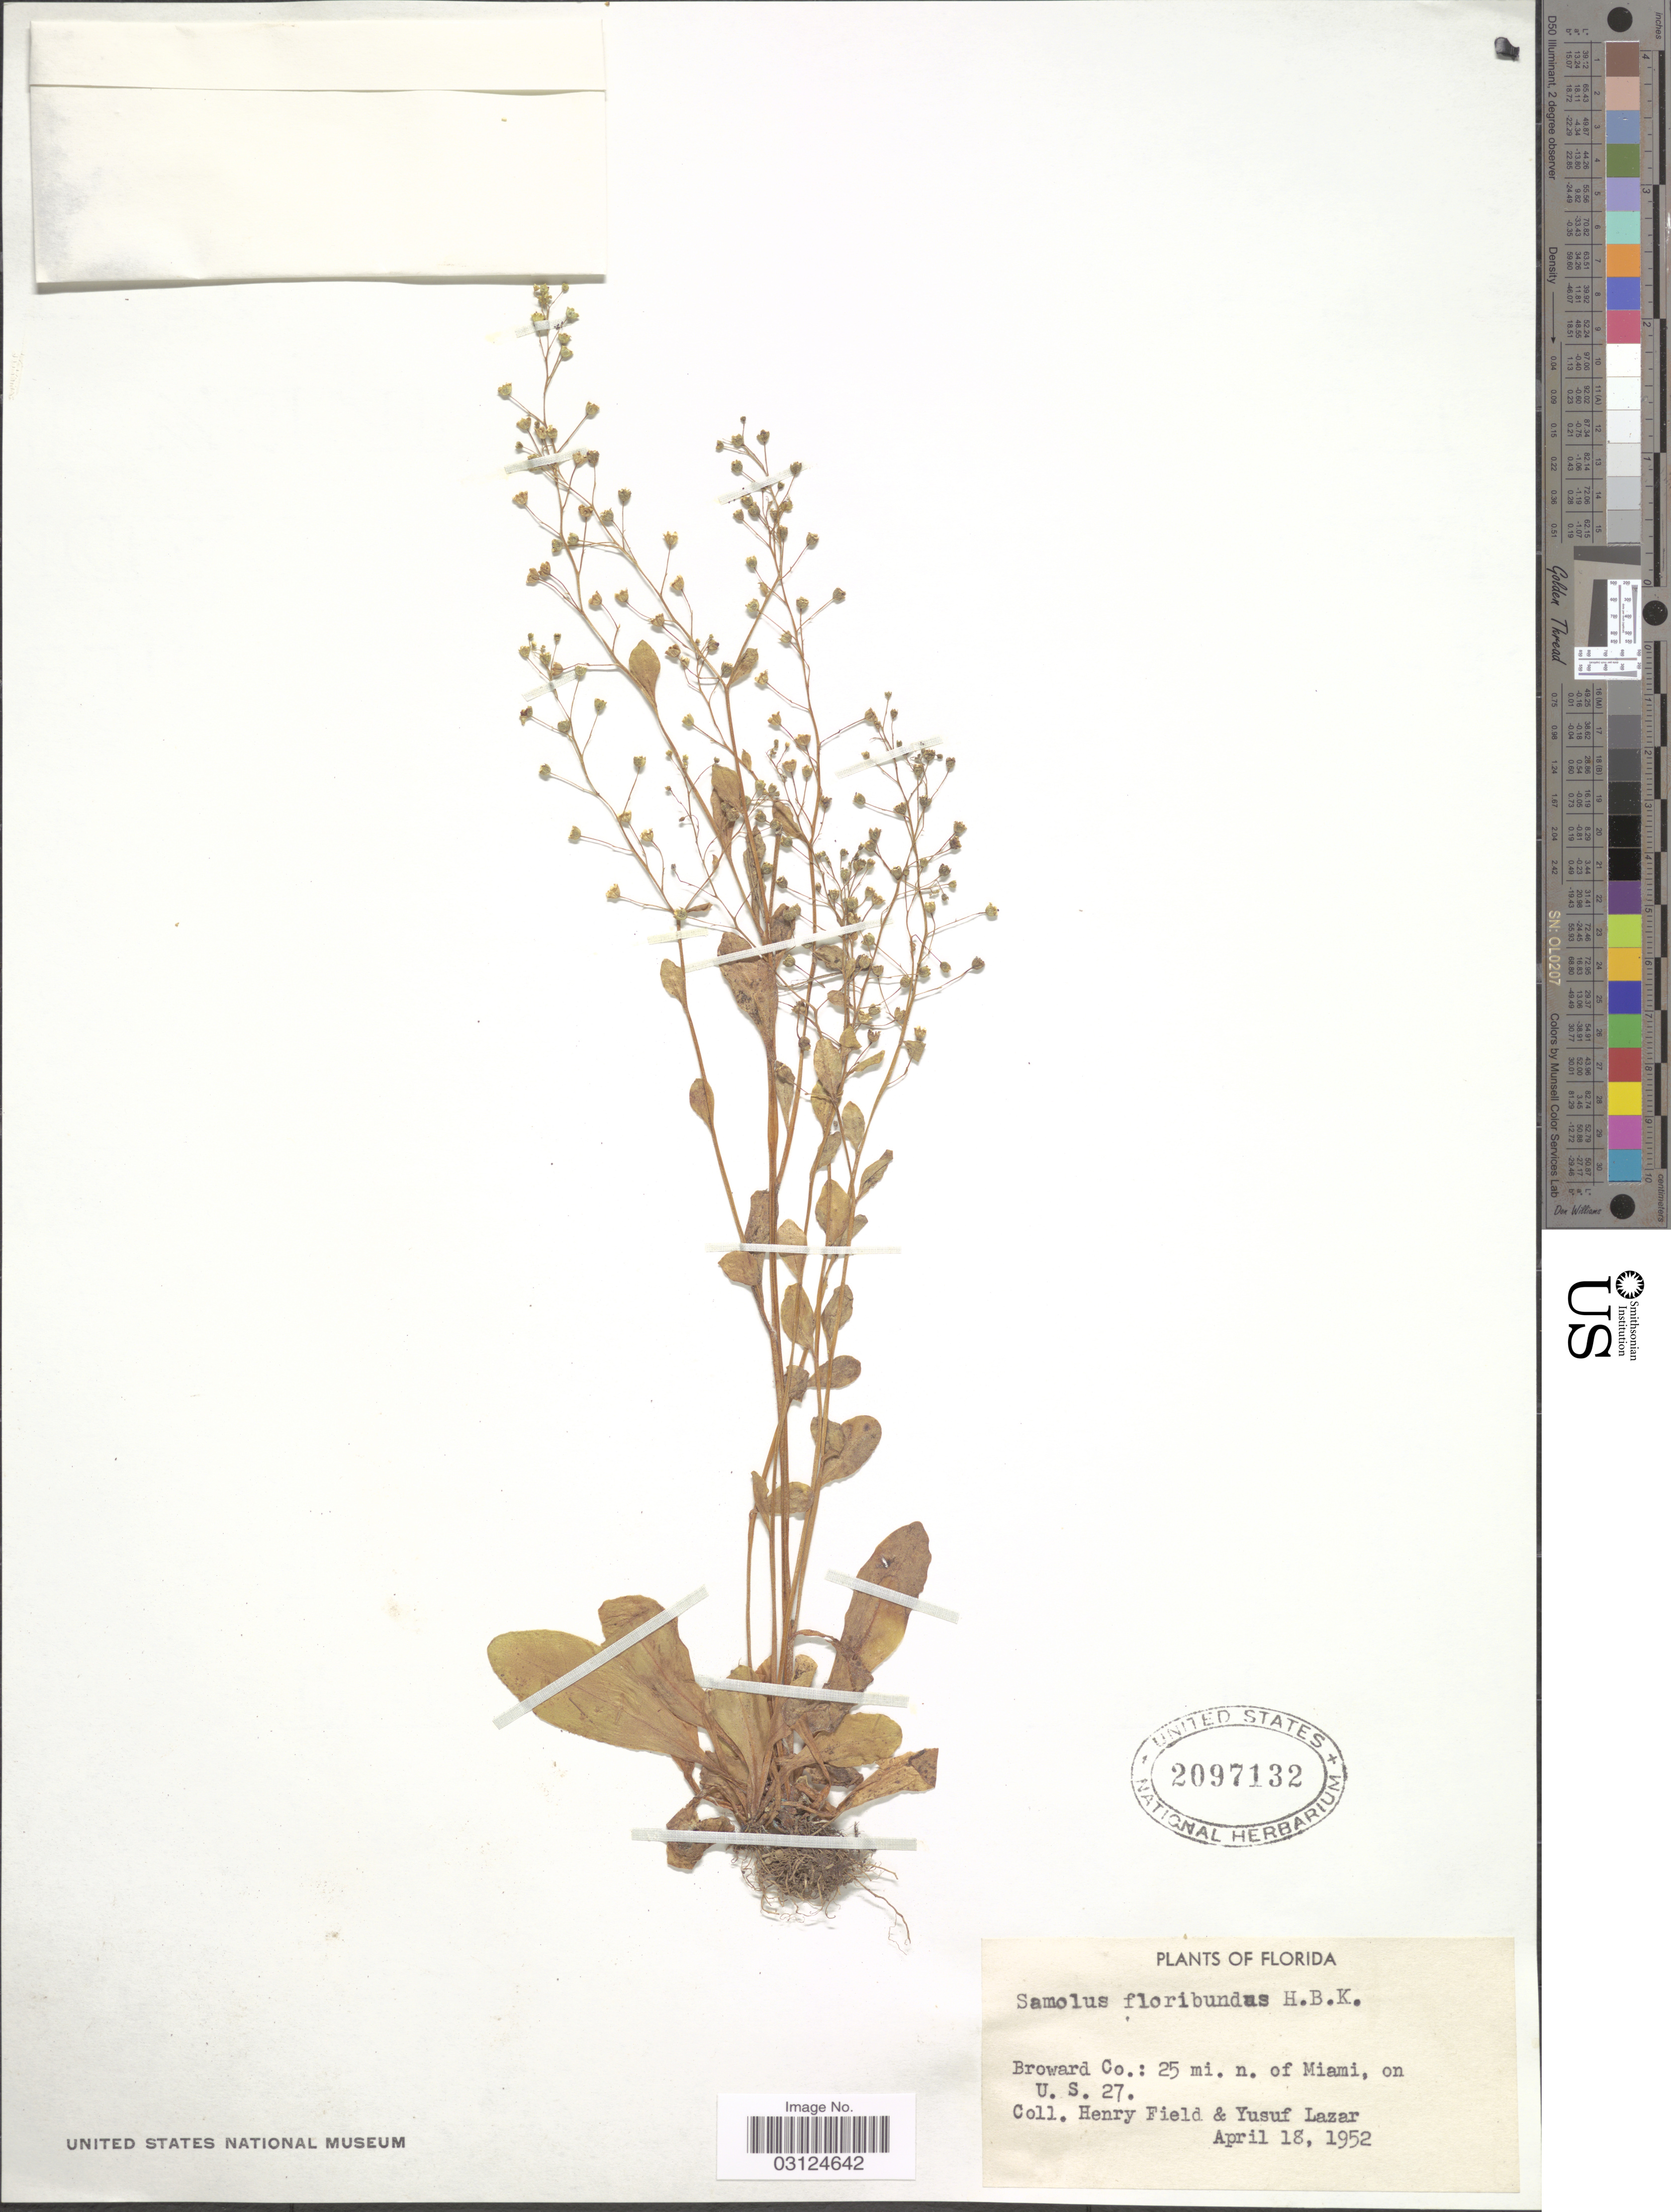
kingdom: Plantae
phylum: Tracheophyta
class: Magnoliopsida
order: Ericales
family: Primulaceae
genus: Samolus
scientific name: Samolus parviflorus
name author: Raf.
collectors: H. Field & Y. Lazar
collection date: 1952-04-18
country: United States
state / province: Florida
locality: Broward Co.: 25 mi. n. of Miami, on U.S. 27.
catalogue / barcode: US 2097132